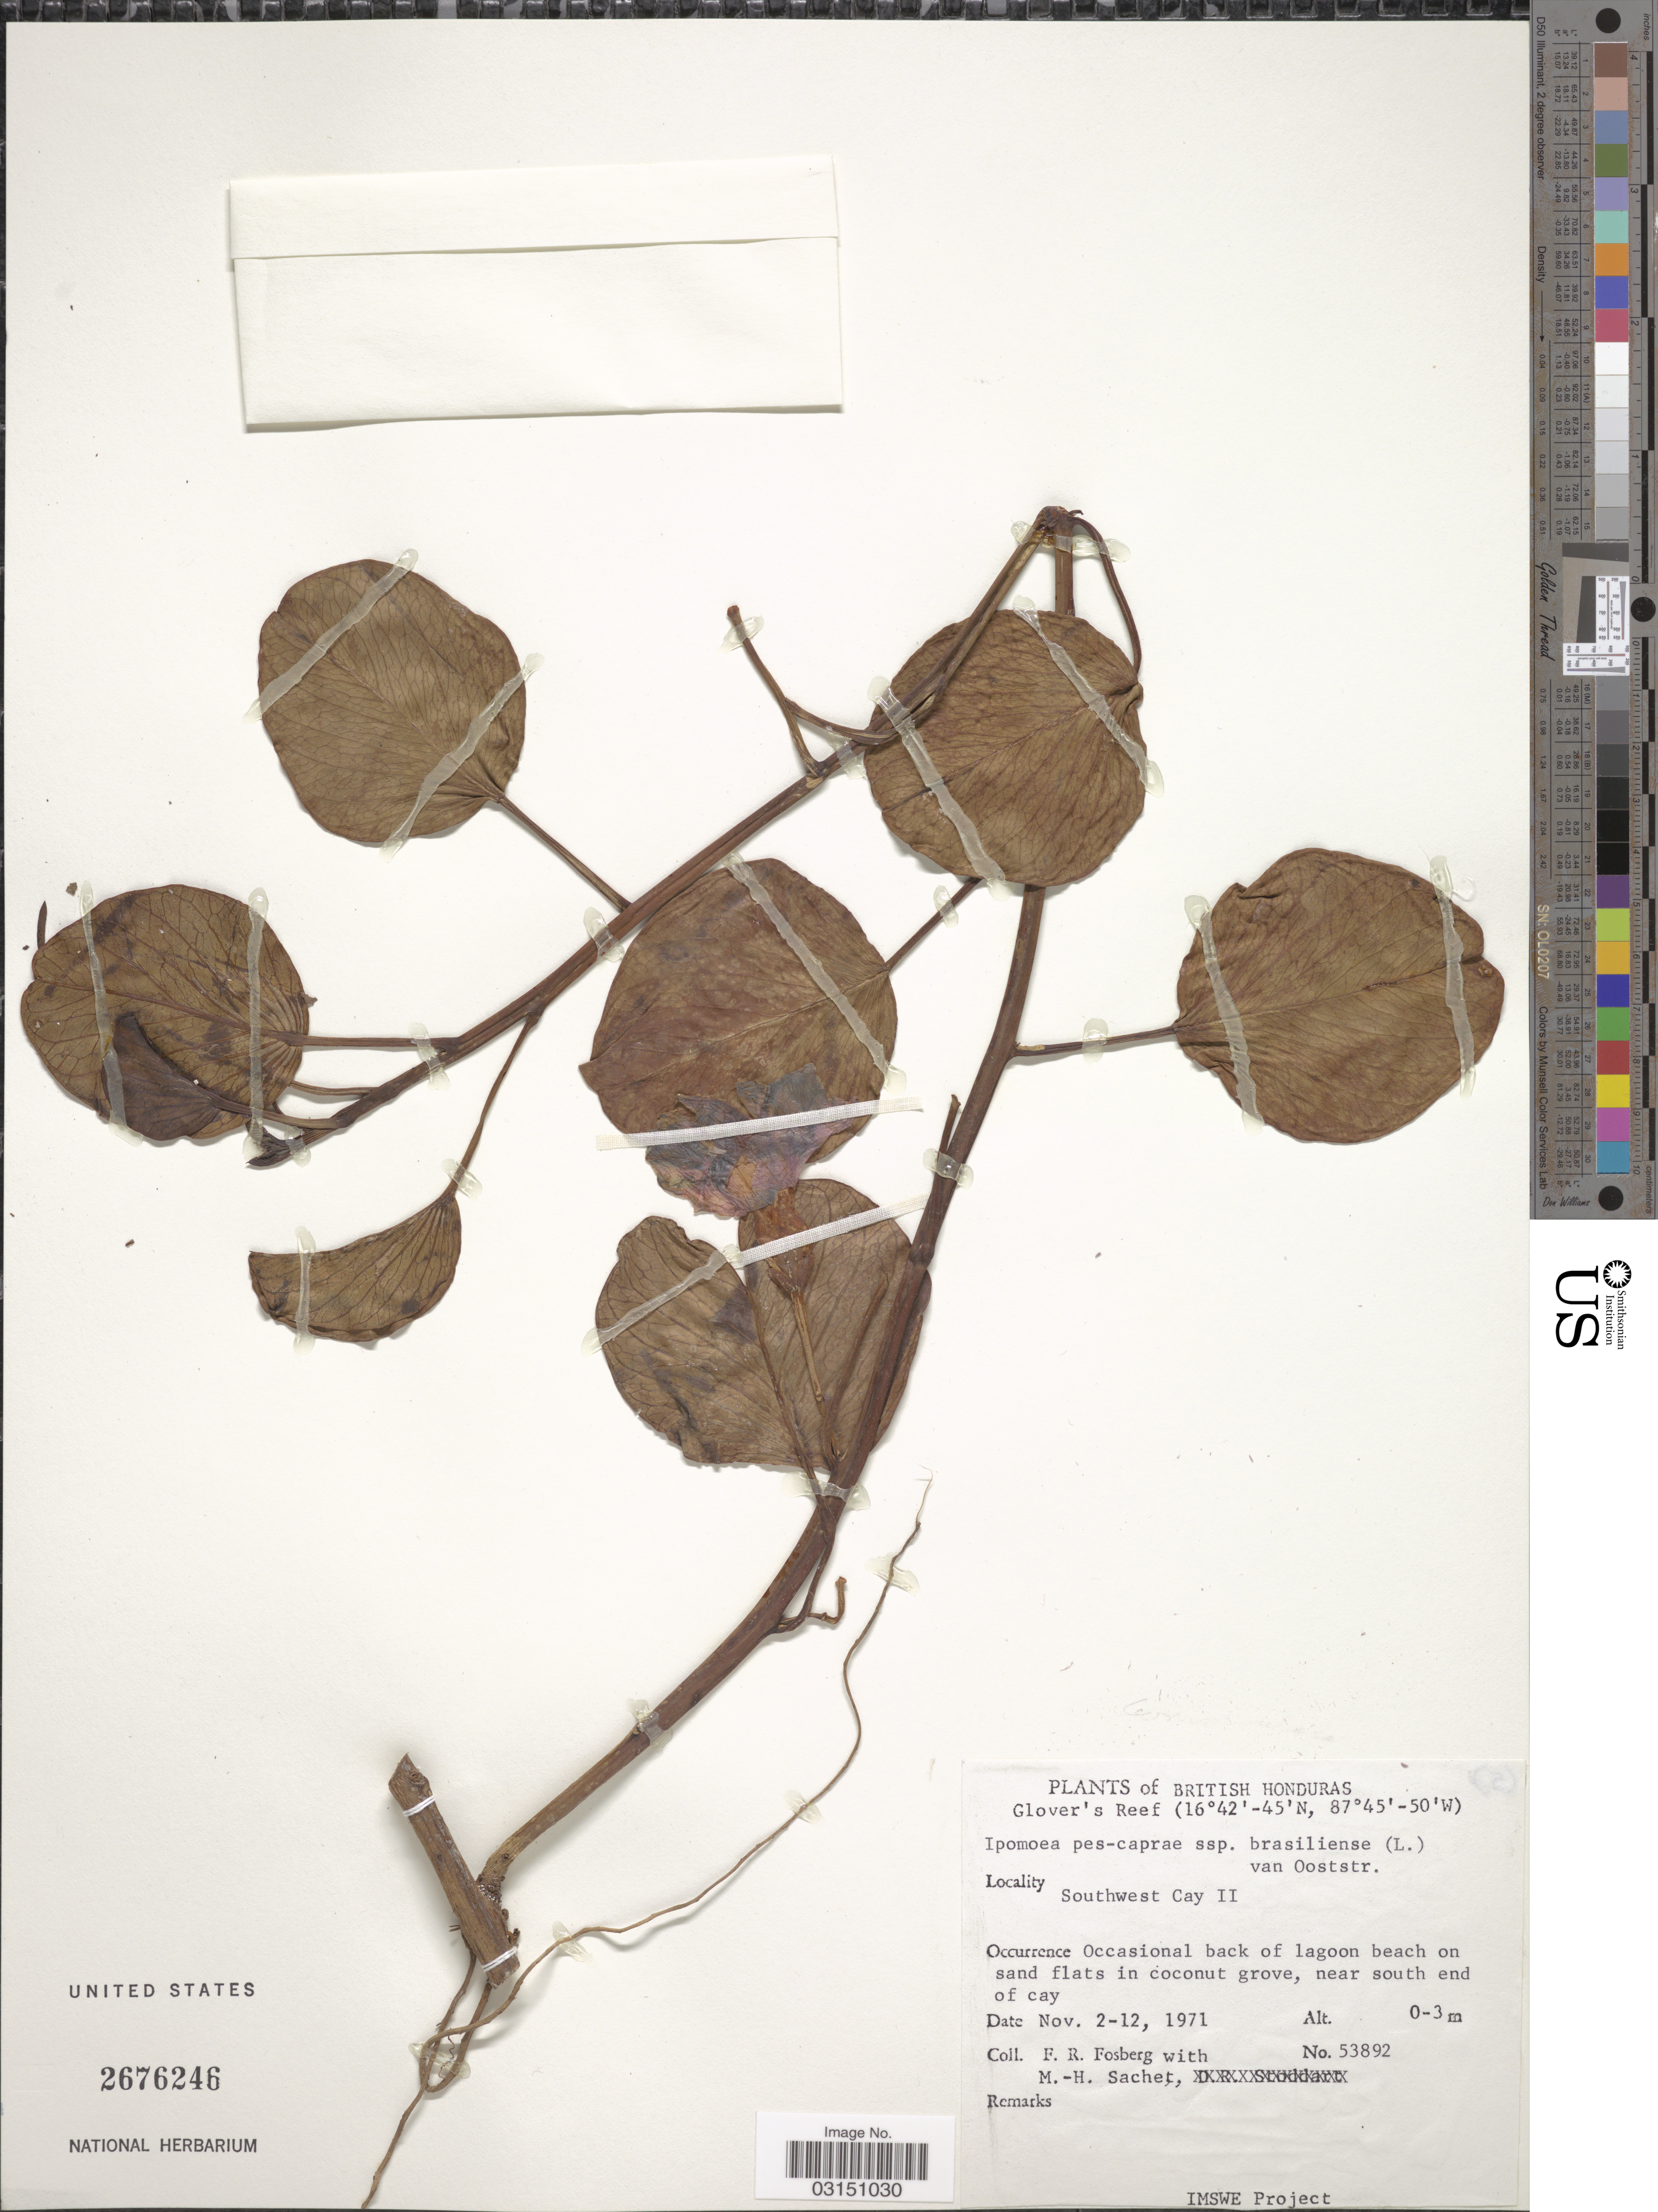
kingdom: Plantae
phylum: Tracheophyta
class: Magnoliopsida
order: Solanales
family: Convolvulaceae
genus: Ipomoea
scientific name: Ipomoea pes-caprae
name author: (L.) R. Br.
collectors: F. R. Fosberg & M.-H. Sachet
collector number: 53892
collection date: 1971-11-12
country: Belize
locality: British Honduras. Glover's Reef. Southwest Cay II. Occasional back of lagoon beach on sand flats in coconut grove, near south of cay.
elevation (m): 0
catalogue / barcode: US 2676246